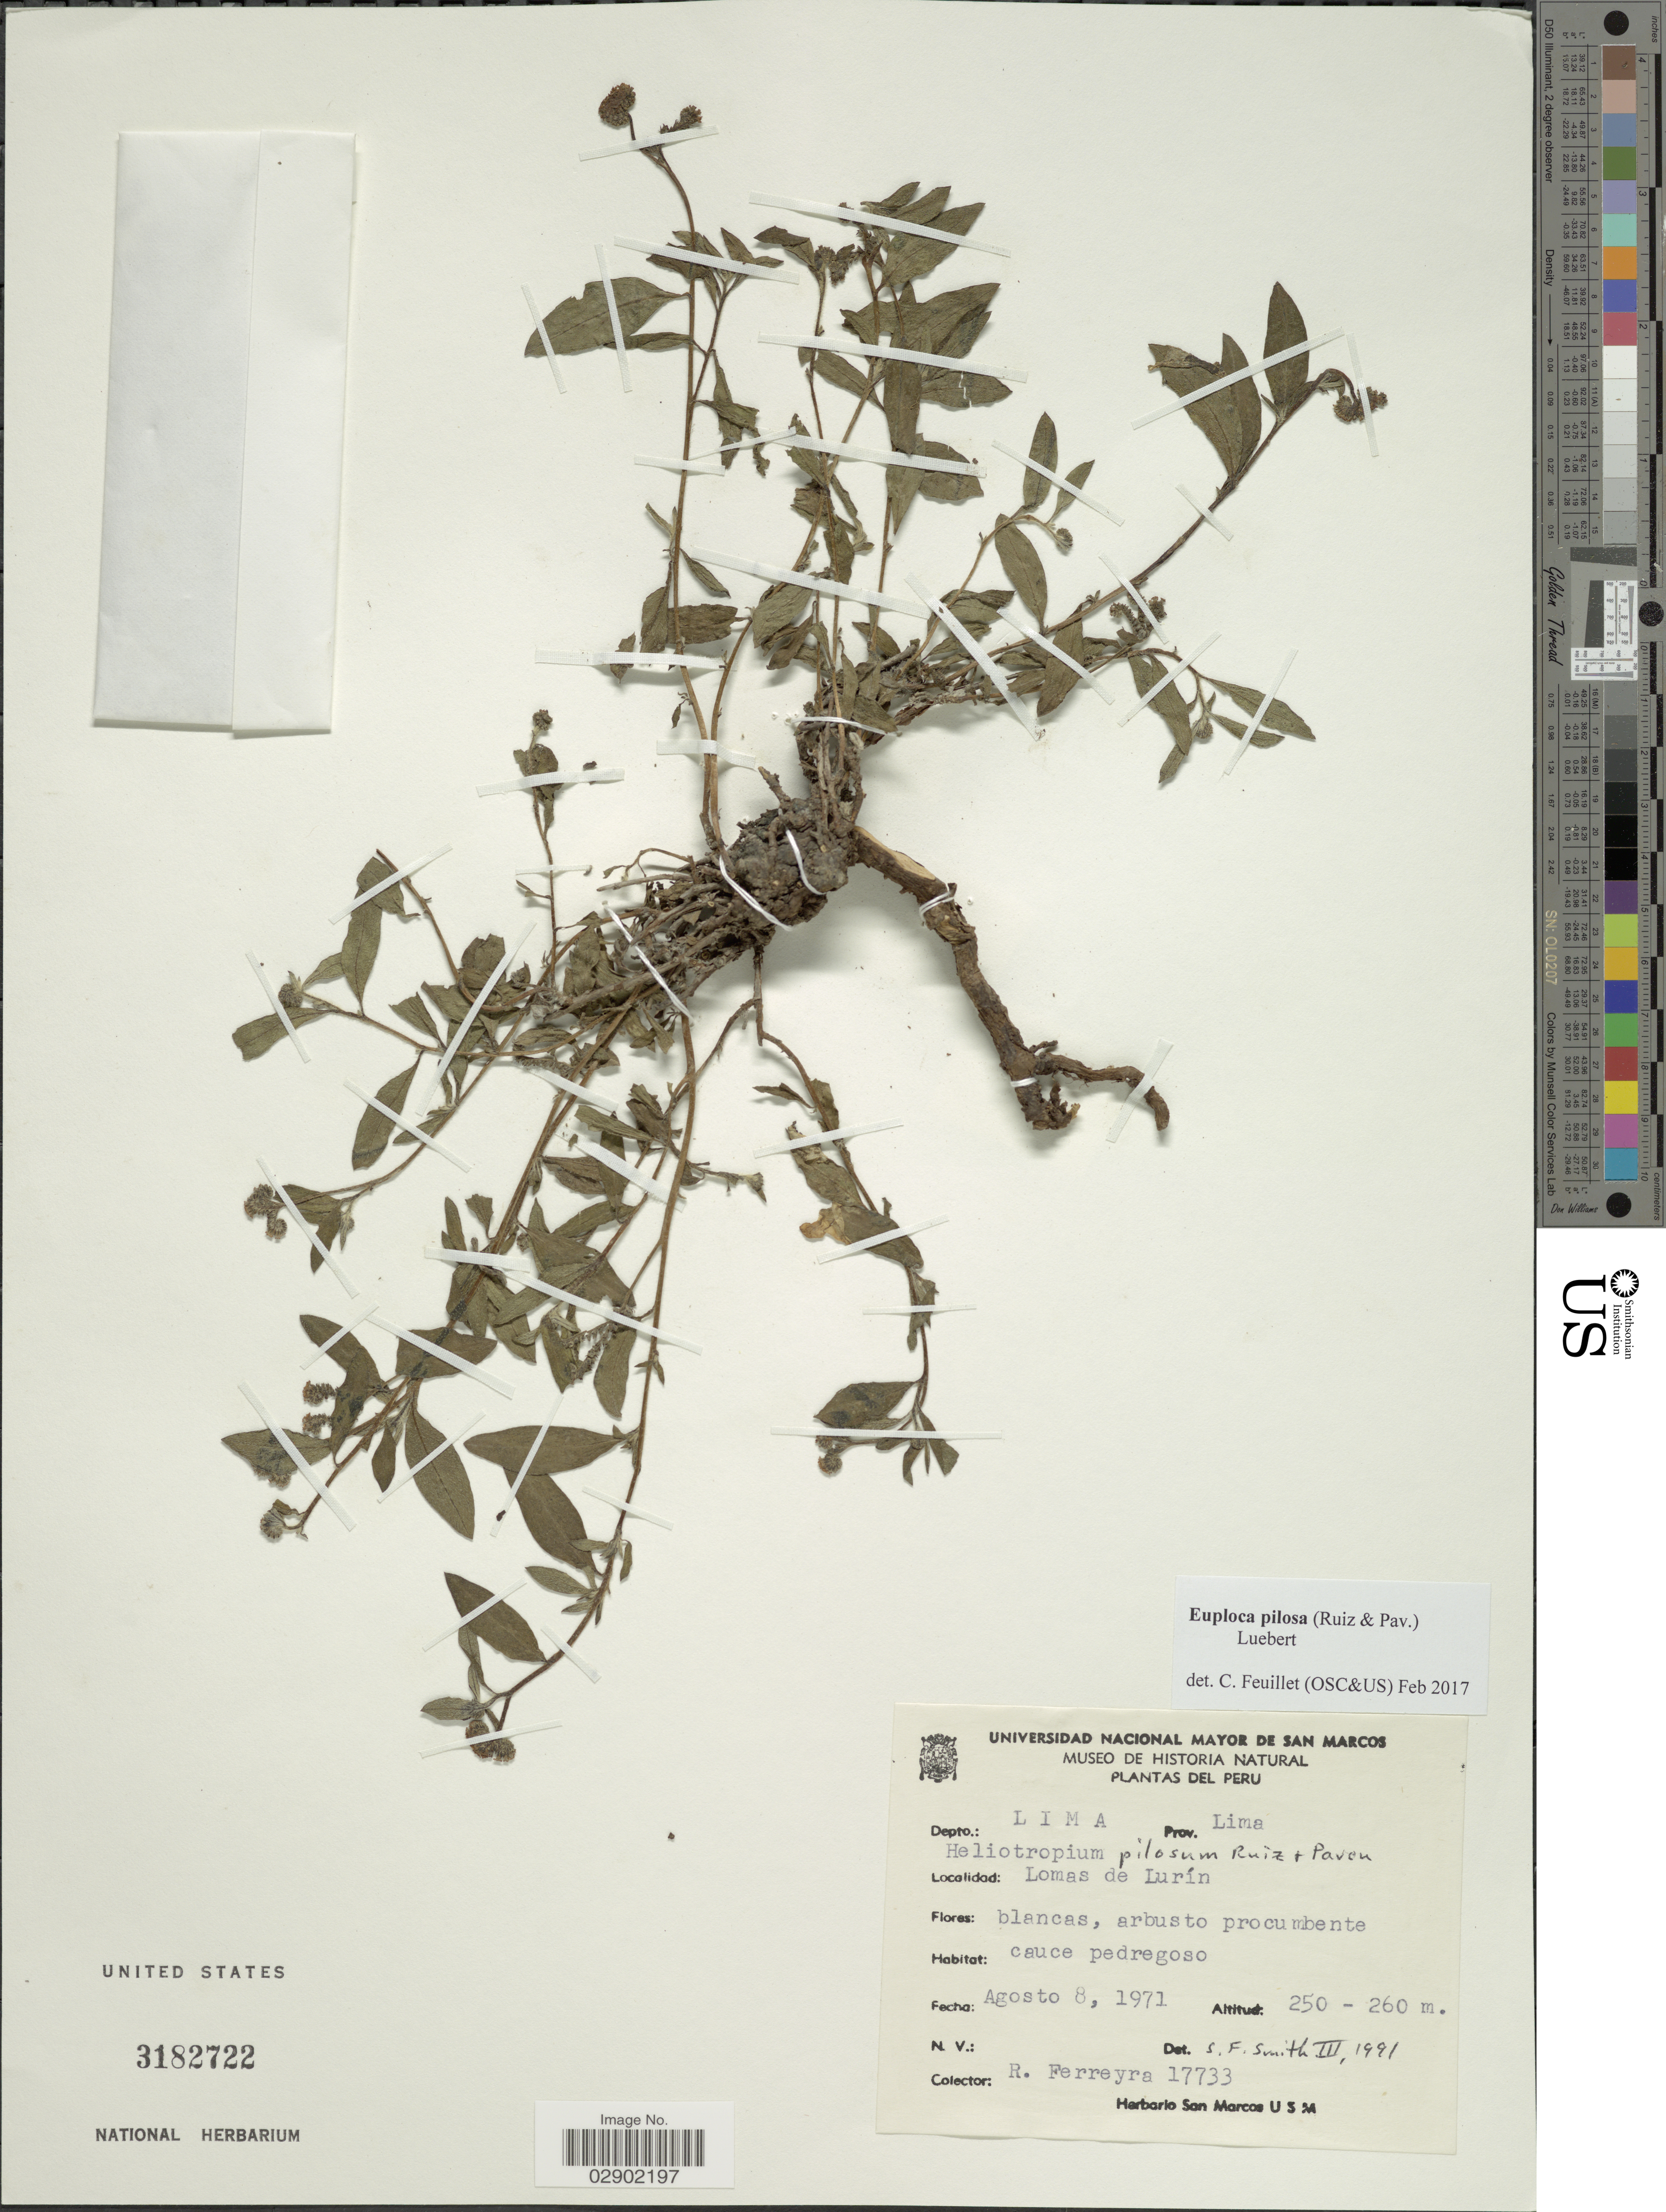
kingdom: Plantae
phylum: Tracheophyta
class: Magnoliopsida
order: Boraginales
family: Heliotropiaceae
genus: Euploca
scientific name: Euploca pilosa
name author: (Ruiz & Pav.)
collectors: R. A. Ferreyra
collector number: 17733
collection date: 1971-08-08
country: Peru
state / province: Lima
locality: Depto.: Lima. Prov. Lima. Lomas de Lurín.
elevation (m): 250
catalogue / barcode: US 3182722